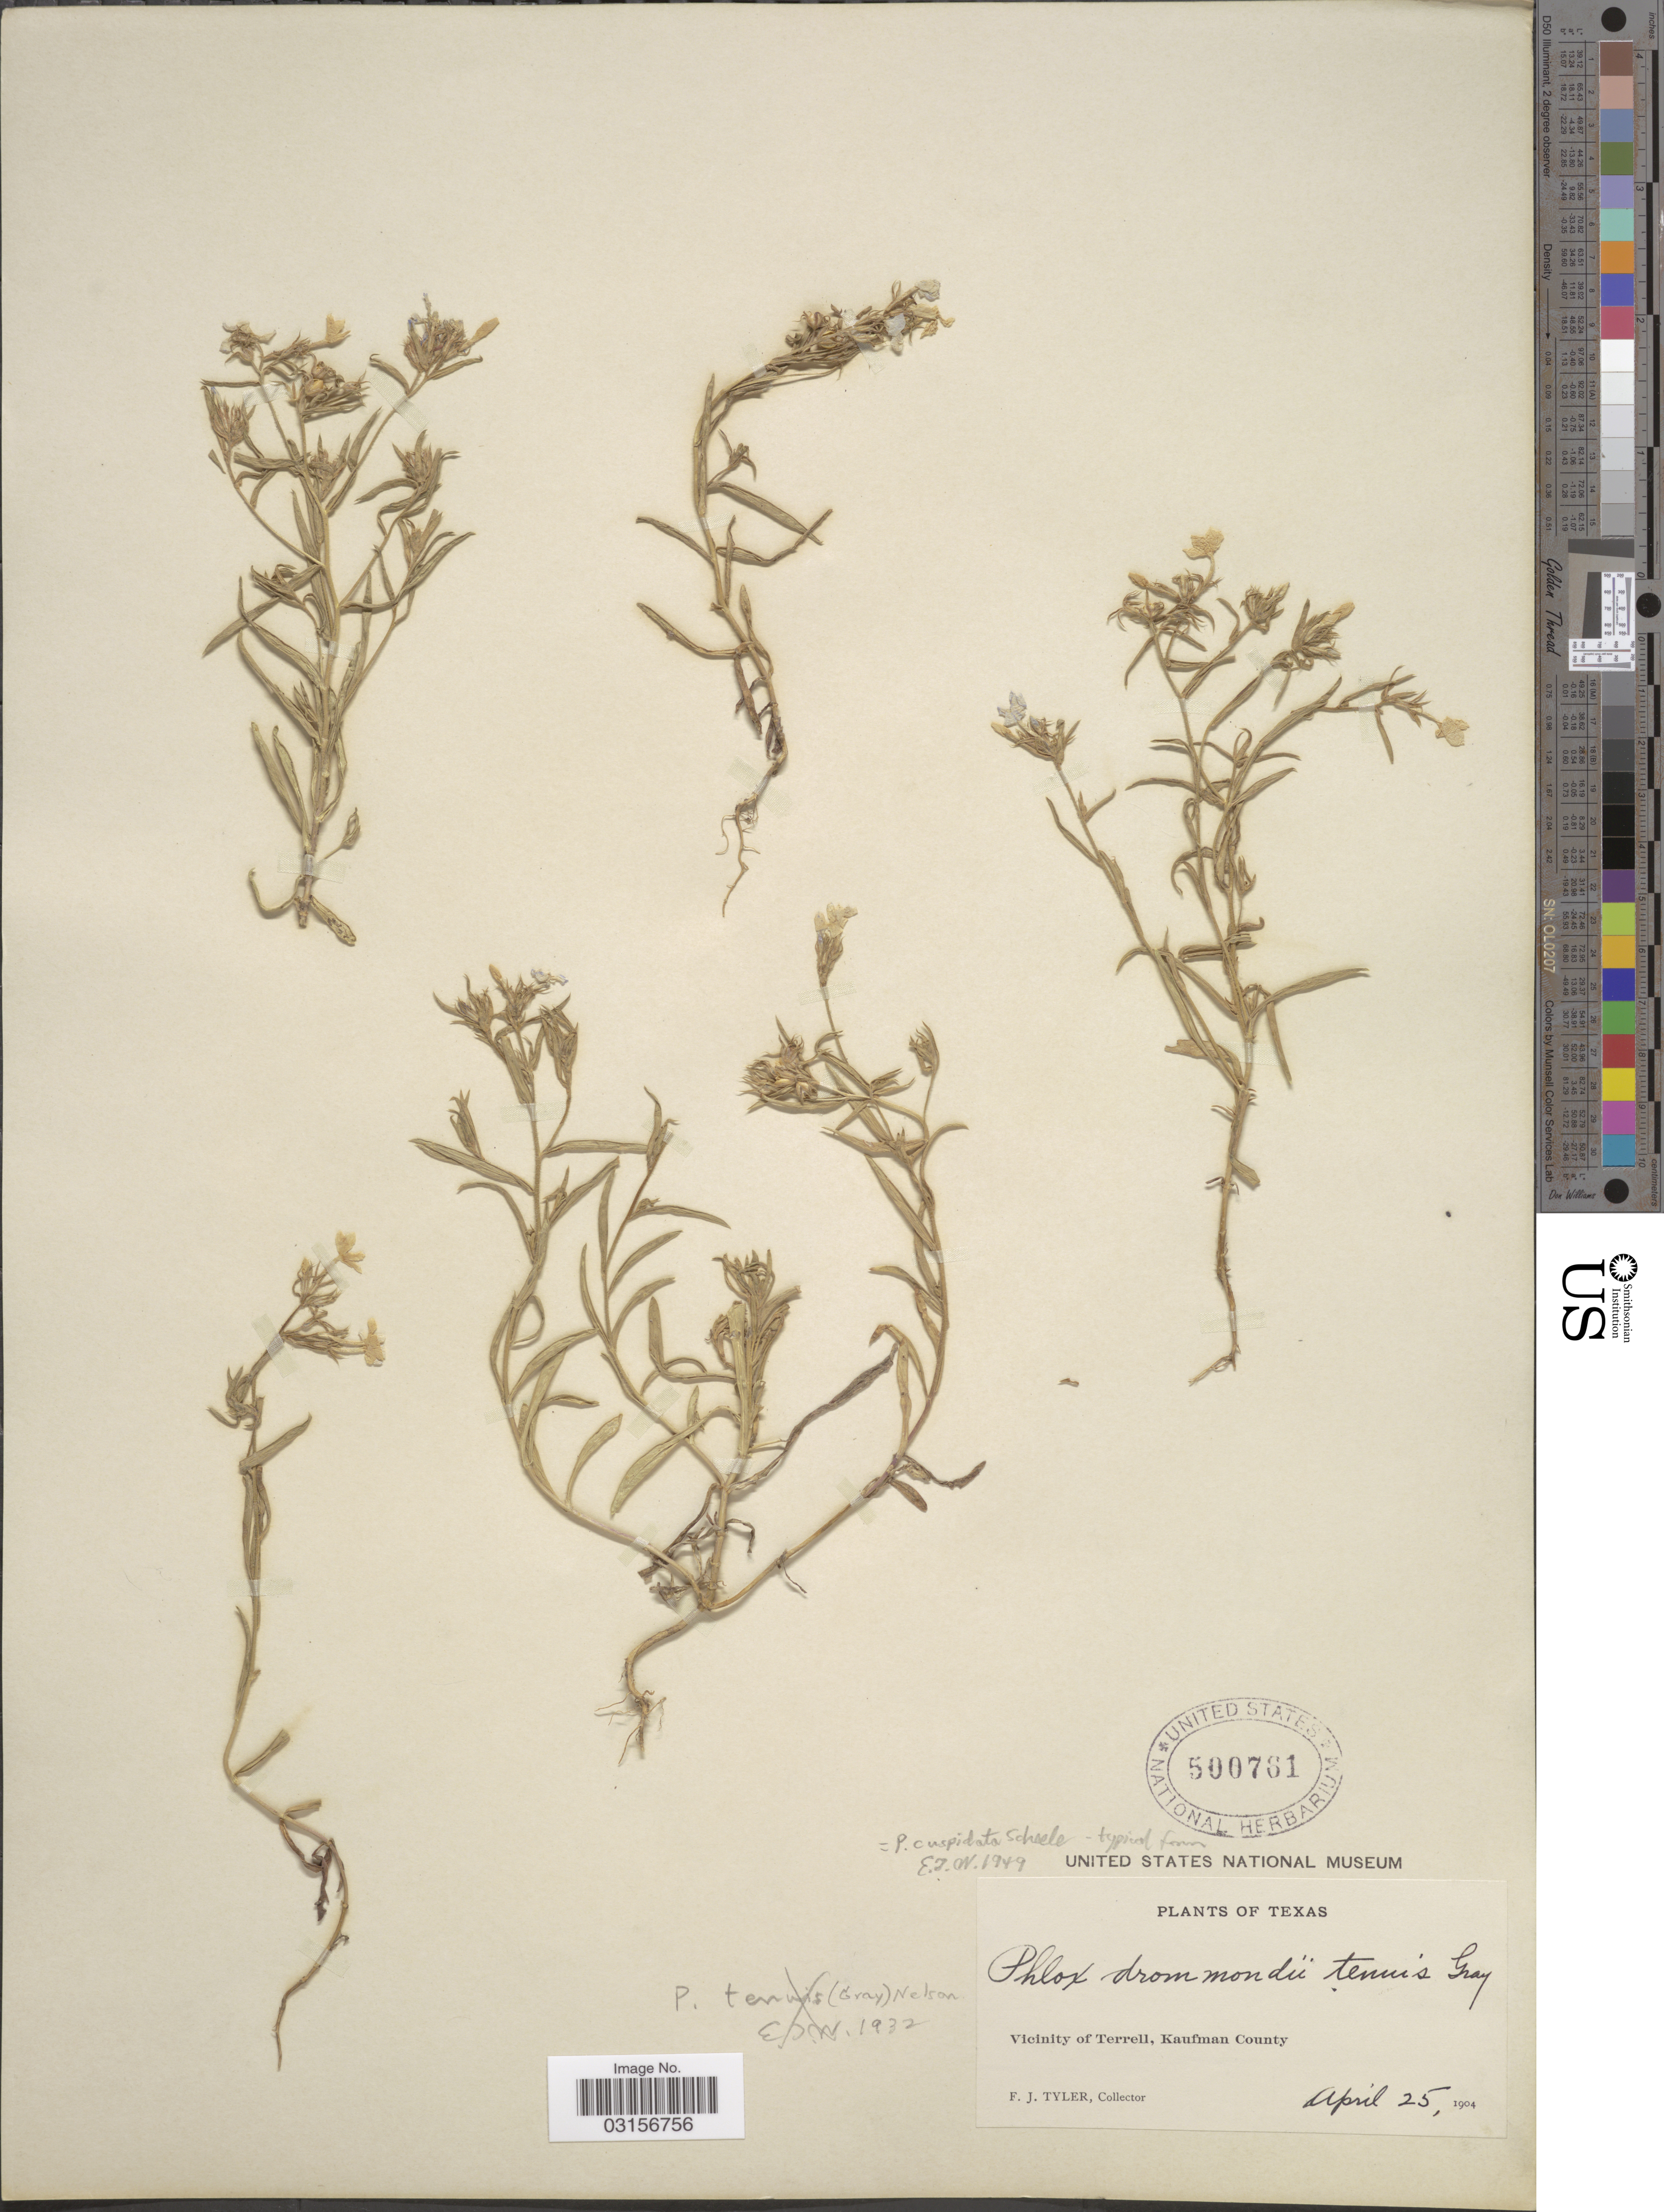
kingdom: Plantae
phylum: Tracheophyta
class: Magnoliopsida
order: Ericales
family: Polemoniaceae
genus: Phlox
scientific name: Phlox cuspidata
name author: Scheele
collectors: F. Tyler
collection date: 1904-04-25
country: United States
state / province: Texas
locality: Vicinity of Terrell, Kaufman County.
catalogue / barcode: US 500761